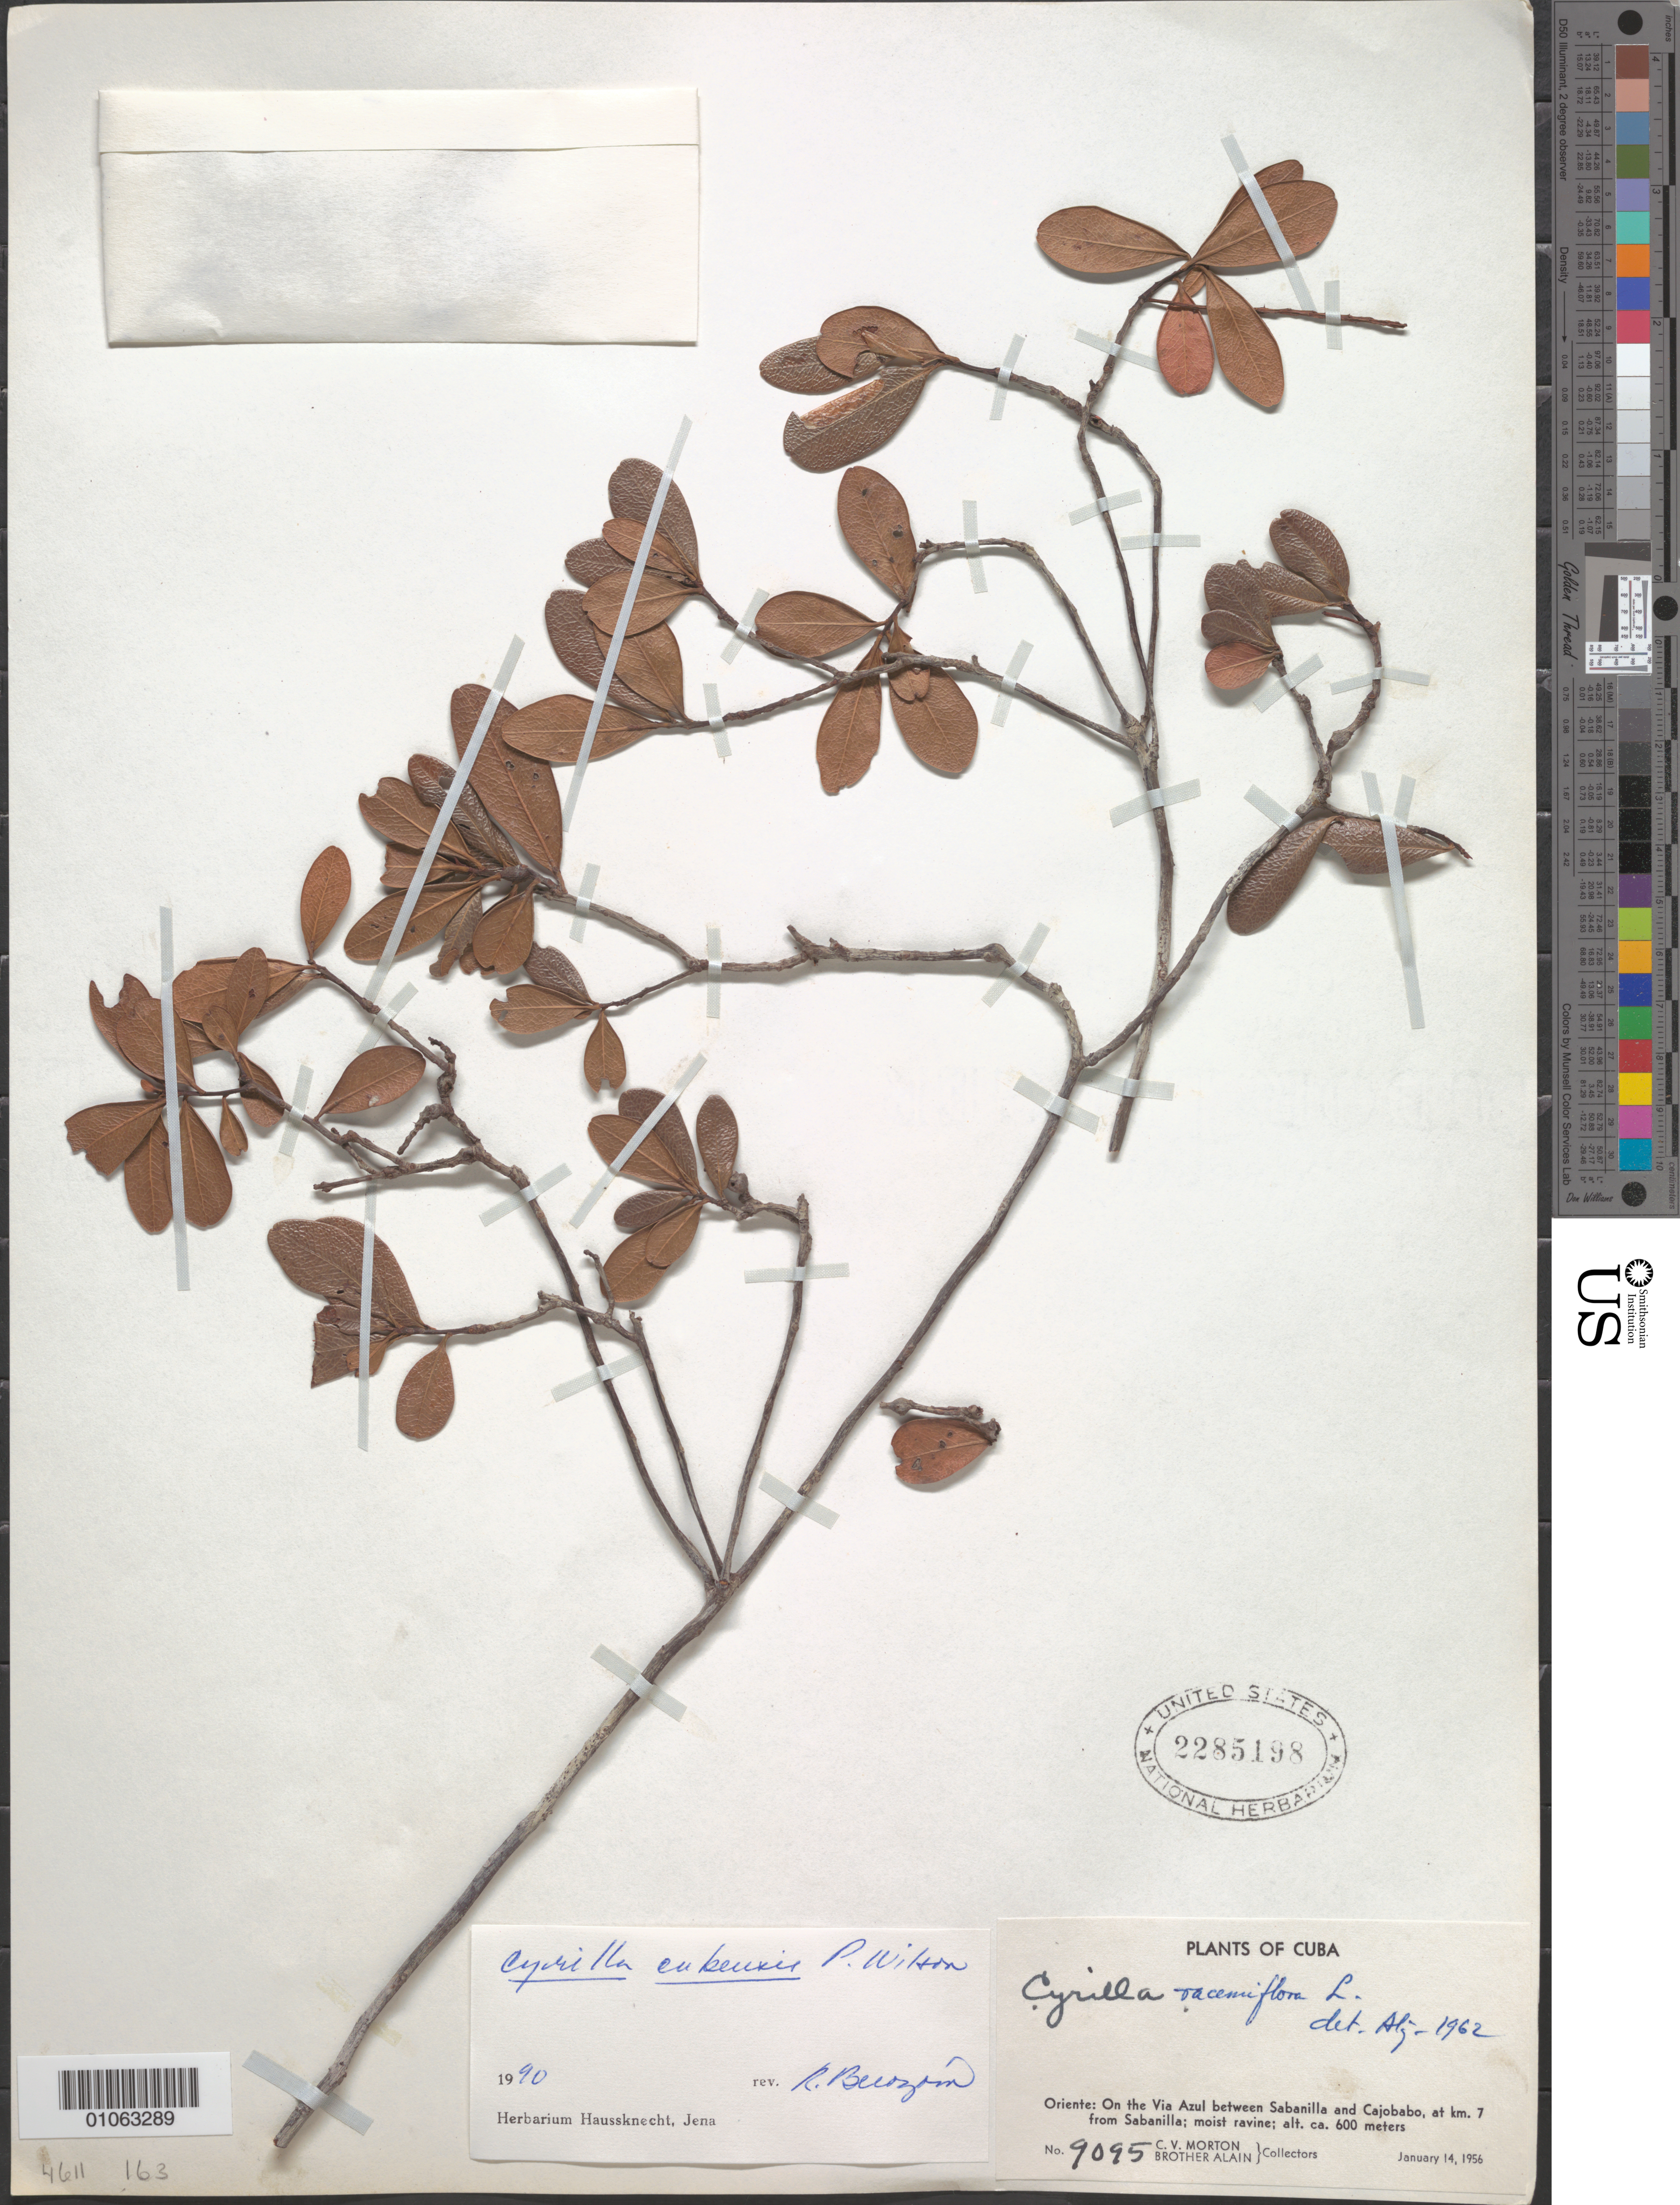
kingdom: Plantae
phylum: Tracheophyta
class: Magnoliopsida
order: Ericales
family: Cyrillaceae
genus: Cyrilla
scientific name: Cyrilla cubensis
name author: P. Wilson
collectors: C. V. Morton & A. H. Liogier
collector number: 9095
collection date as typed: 14 Jan 1956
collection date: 1956-01-14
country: Cuba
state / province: Oriente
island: Cuba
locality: On the Via Azul between Sabanilla and Cajobabo, at km 7 from Sabanilla: moist ravine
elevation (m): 600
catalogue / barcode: US 2285198